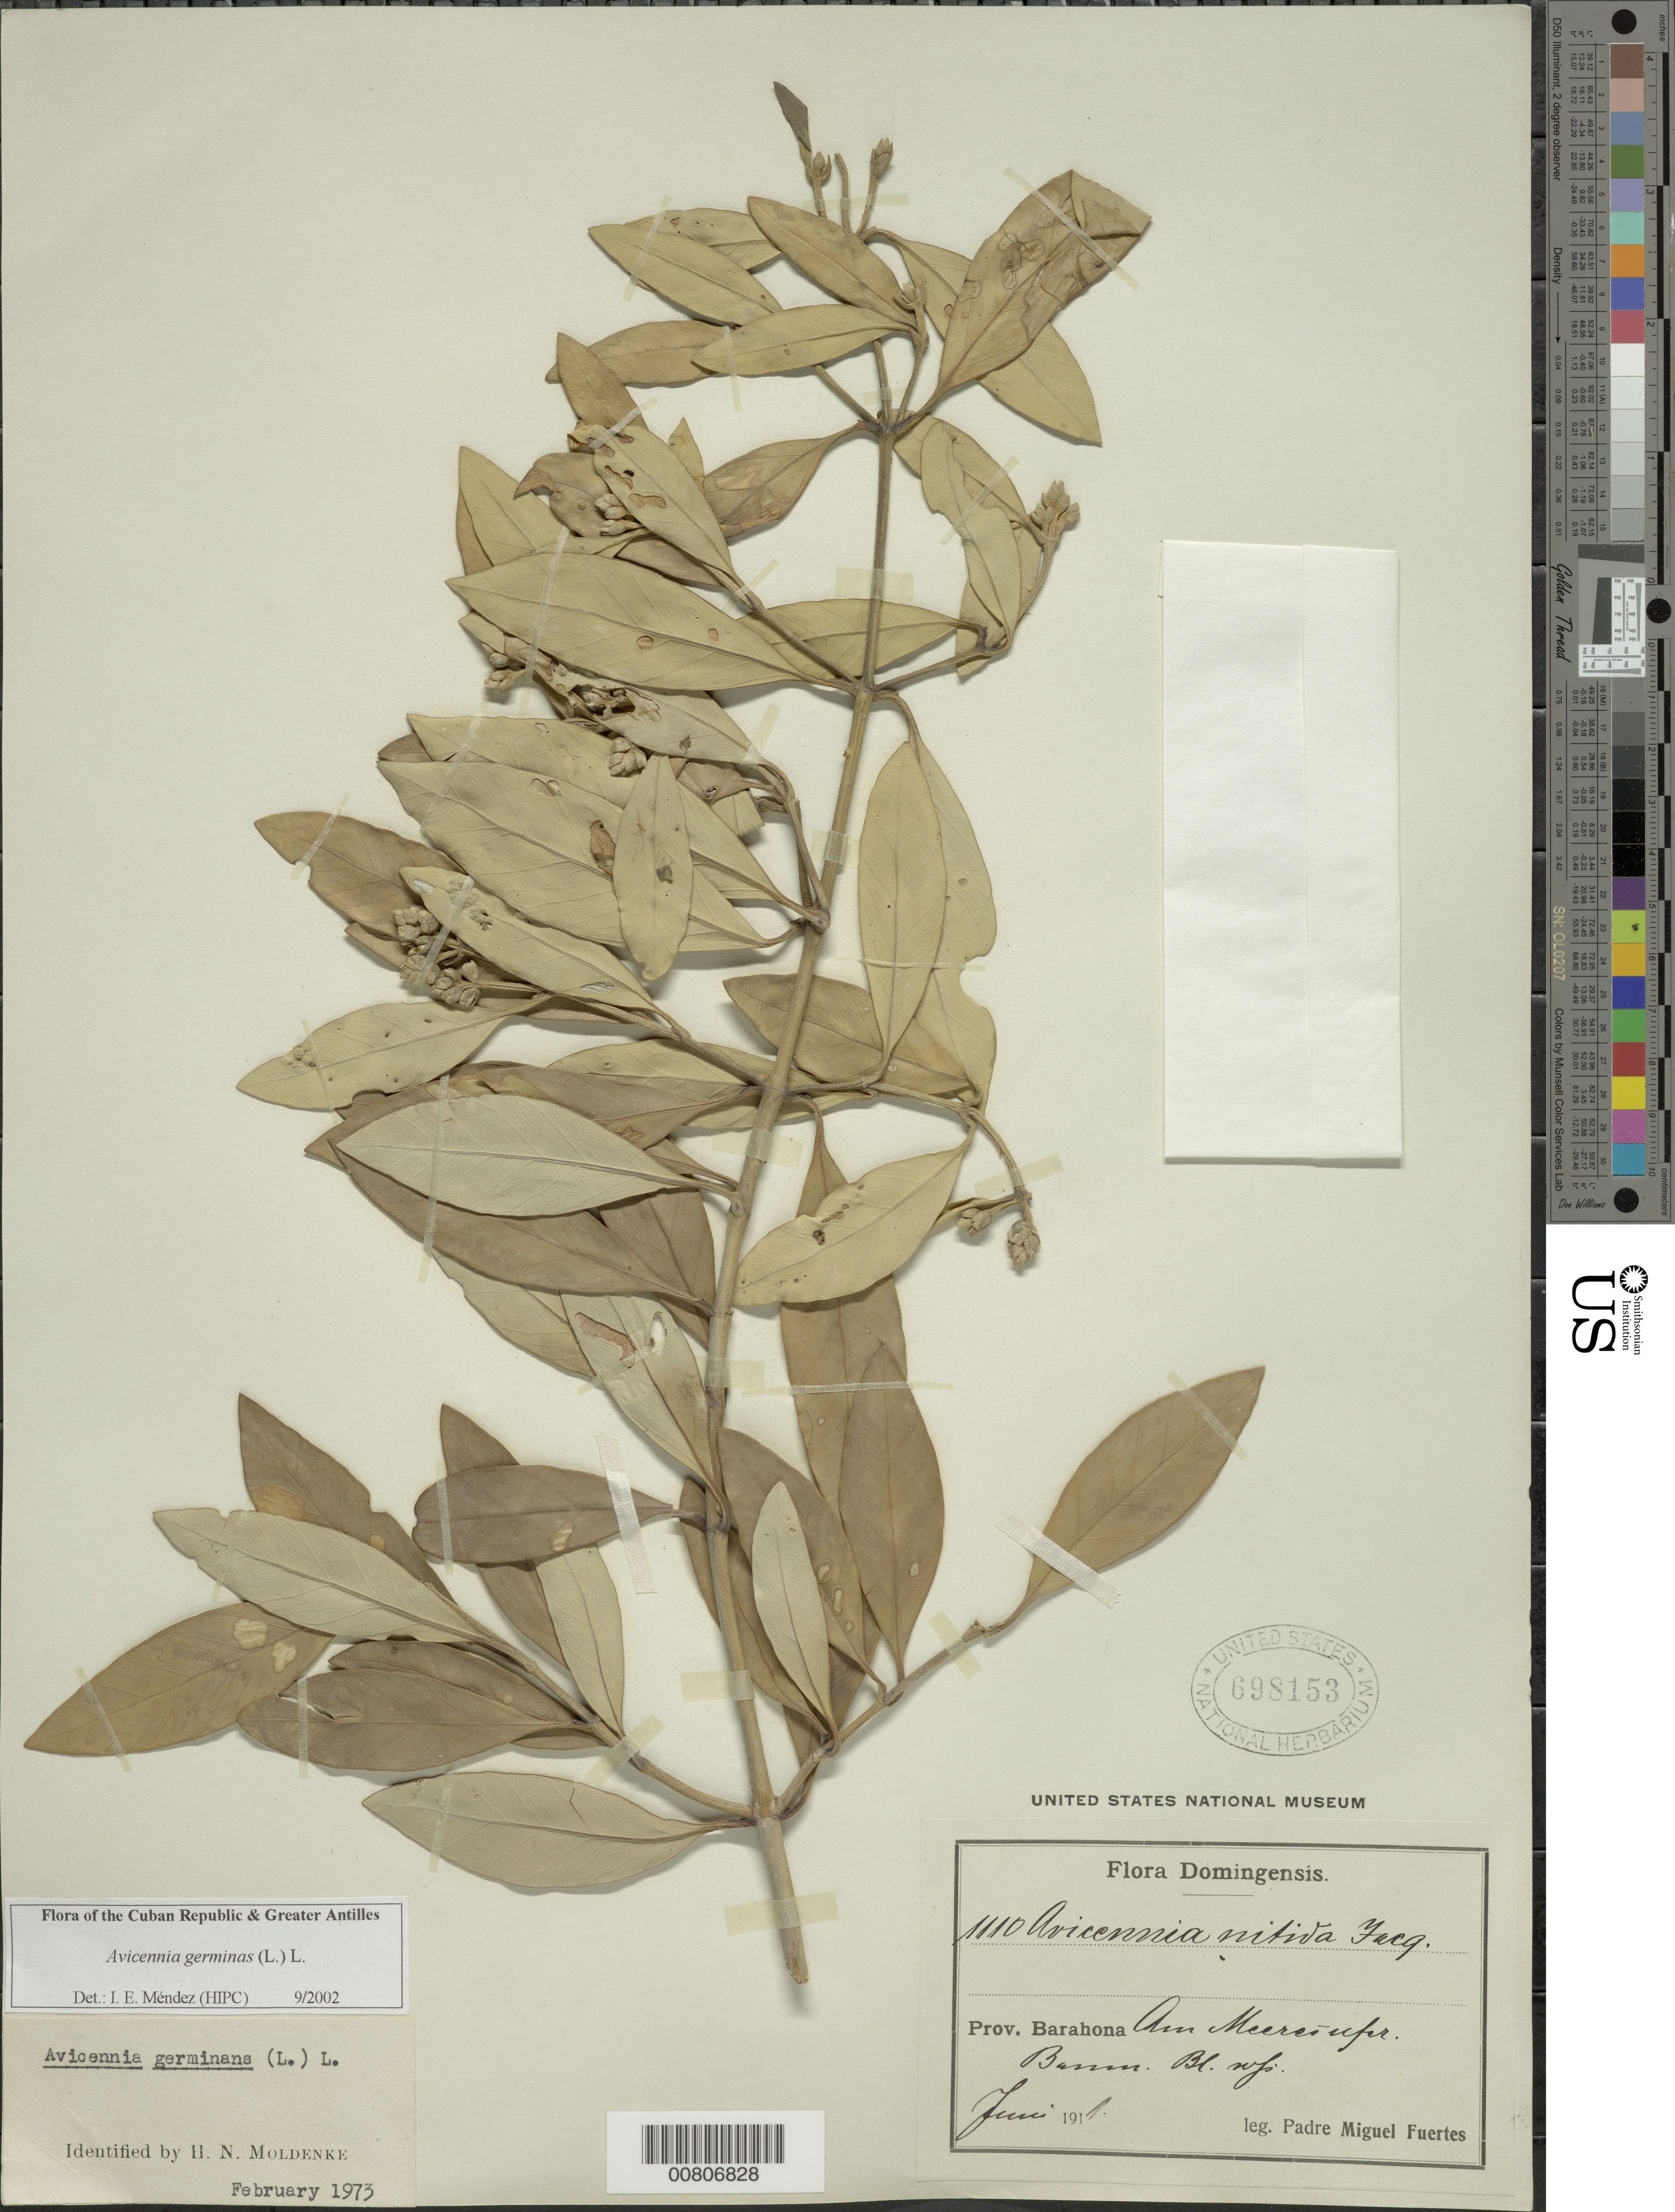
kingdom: Plantae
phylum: Tracheophyta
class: Magnoliopsida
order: Lamiales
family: Acanthaceae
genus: Avicennia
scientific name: Avicennia germinans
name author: (L.) L.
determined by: Méndez, Isidro E., (HIPC)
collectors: M. D. Fuertes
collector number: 1110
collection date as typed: Jun 1911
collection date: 1911-06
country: Dominican Republic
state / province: Barahona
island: Hispaniola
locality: Am Meeres-ufer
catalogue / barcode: US 698153